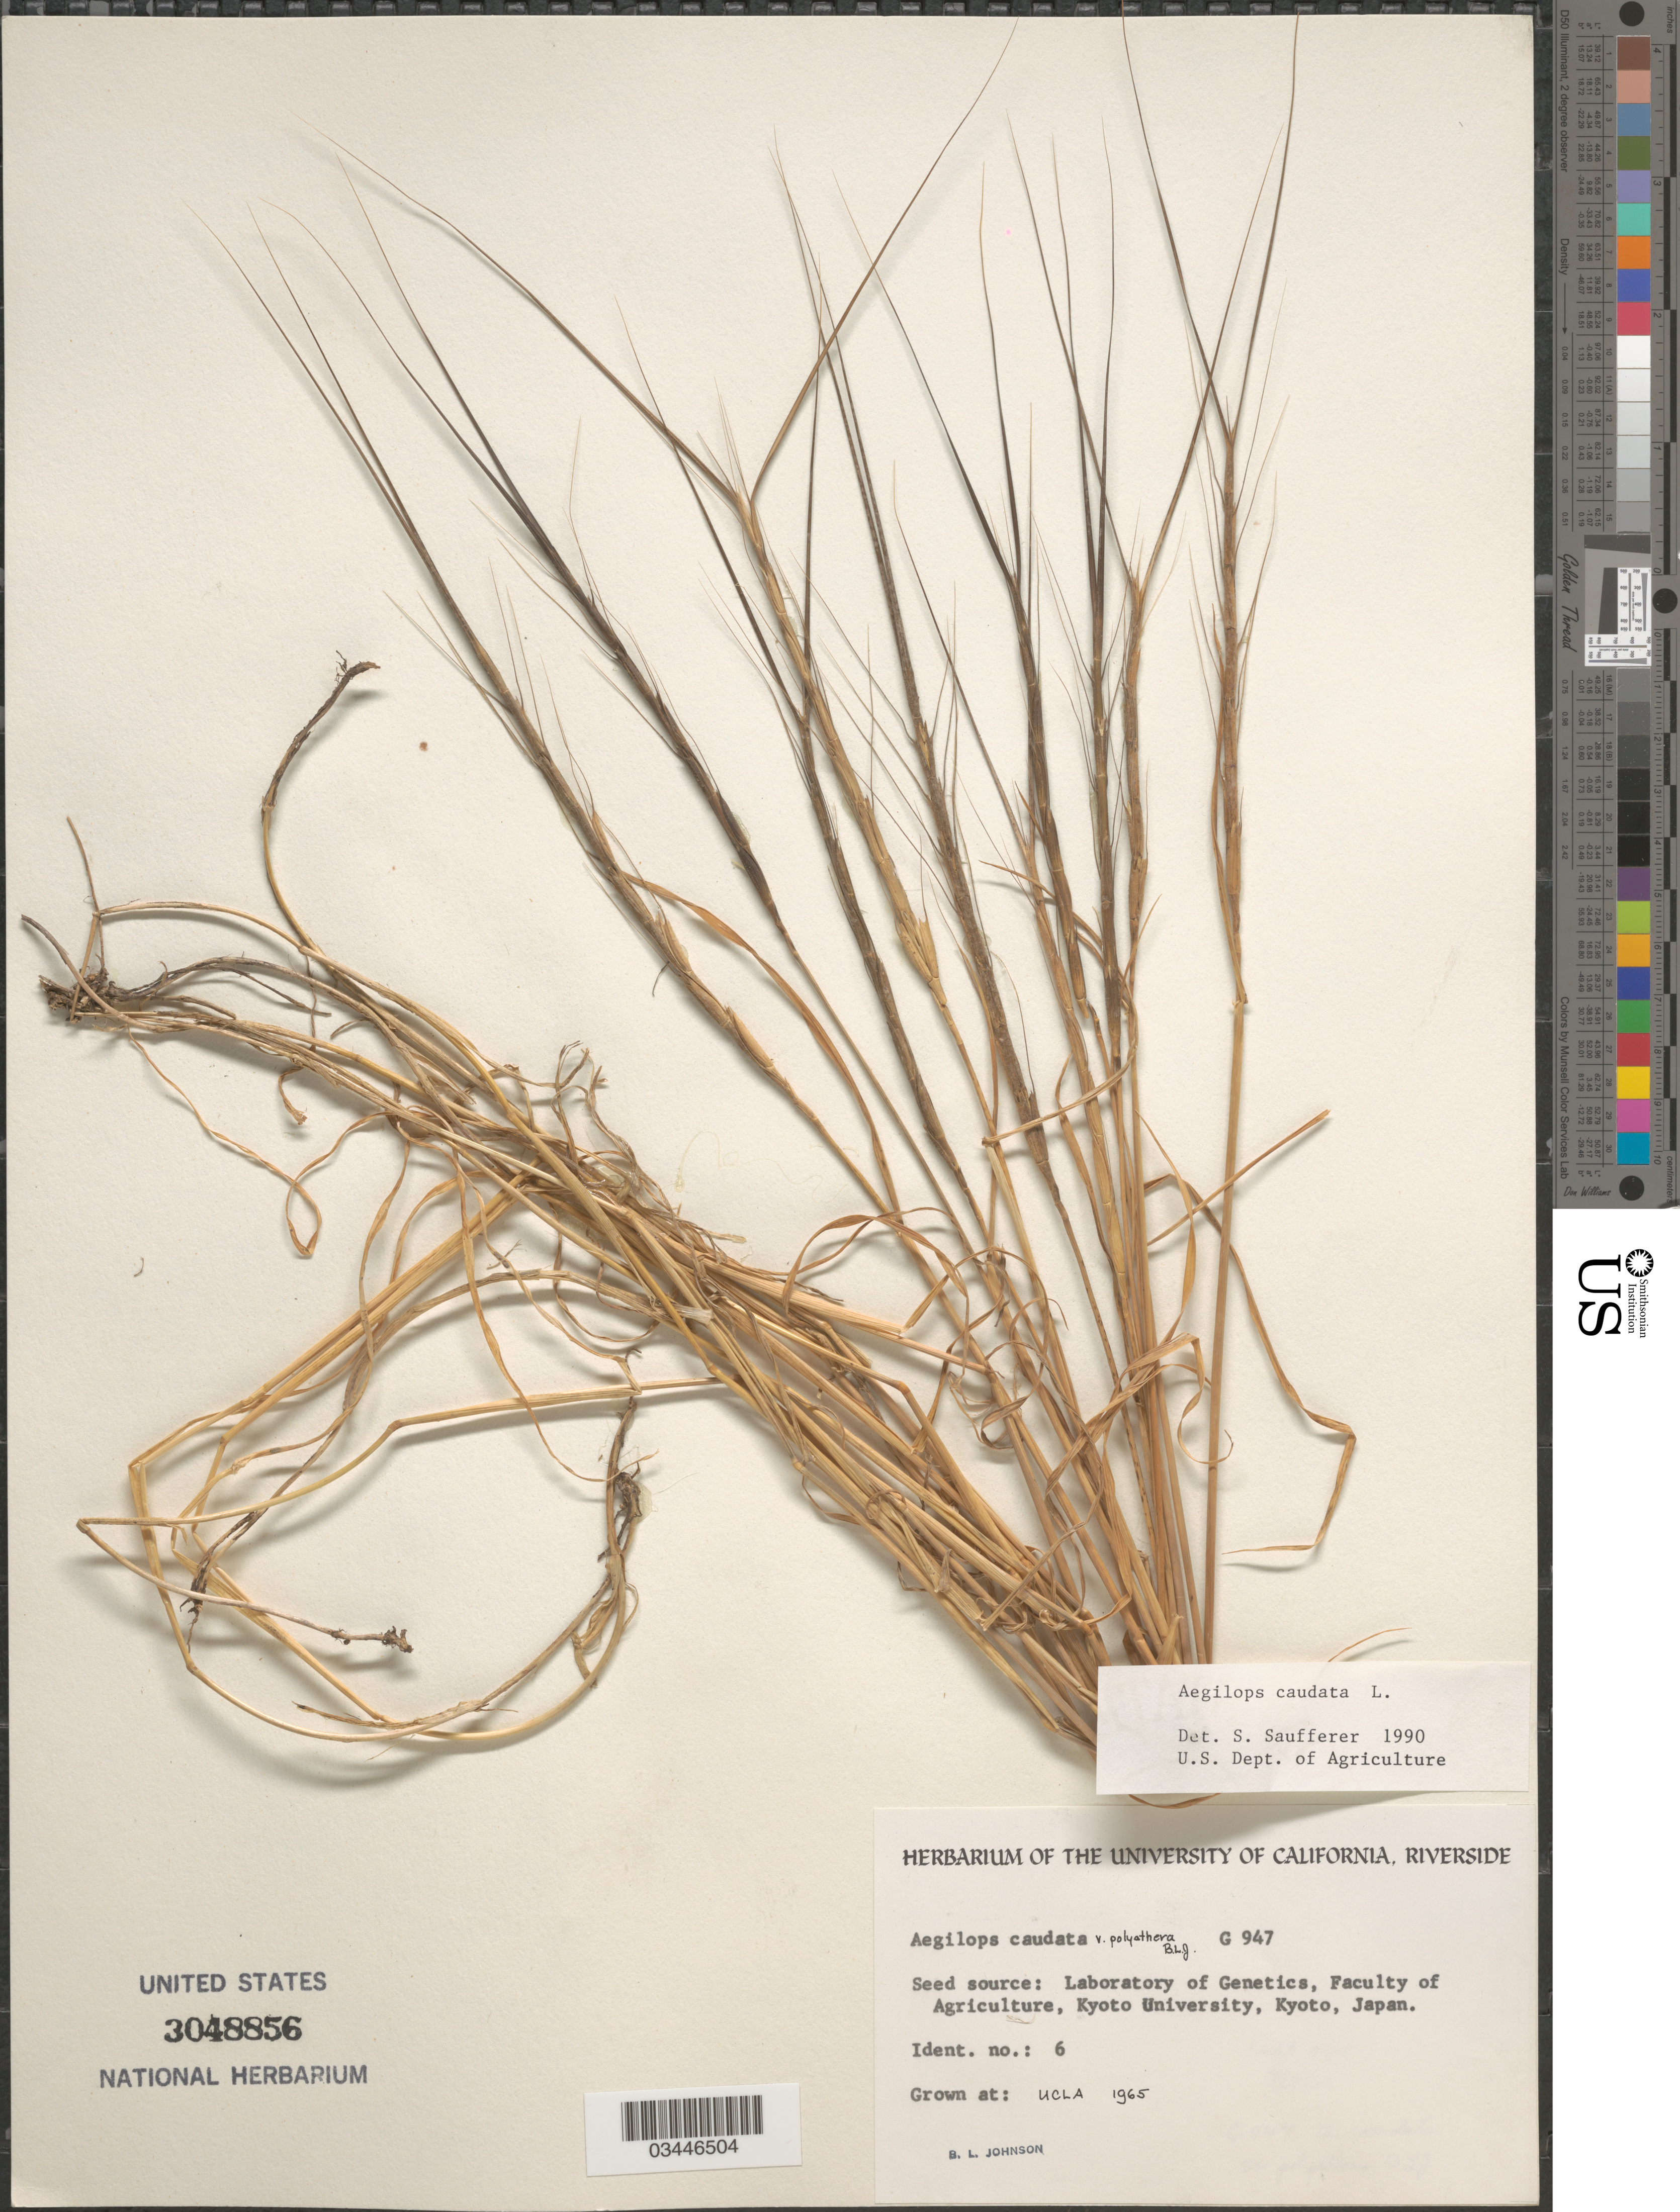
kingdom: Plantae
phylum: Tracheophyta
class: Liliopsida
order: Poales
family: Poaceae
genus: Aegilops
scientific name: Aegilops caudata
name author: L.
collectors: B. Johnson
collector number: G947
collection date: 1965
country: United States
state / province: California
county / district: Los Angeles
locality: UCLA.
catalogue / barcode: US 3048856